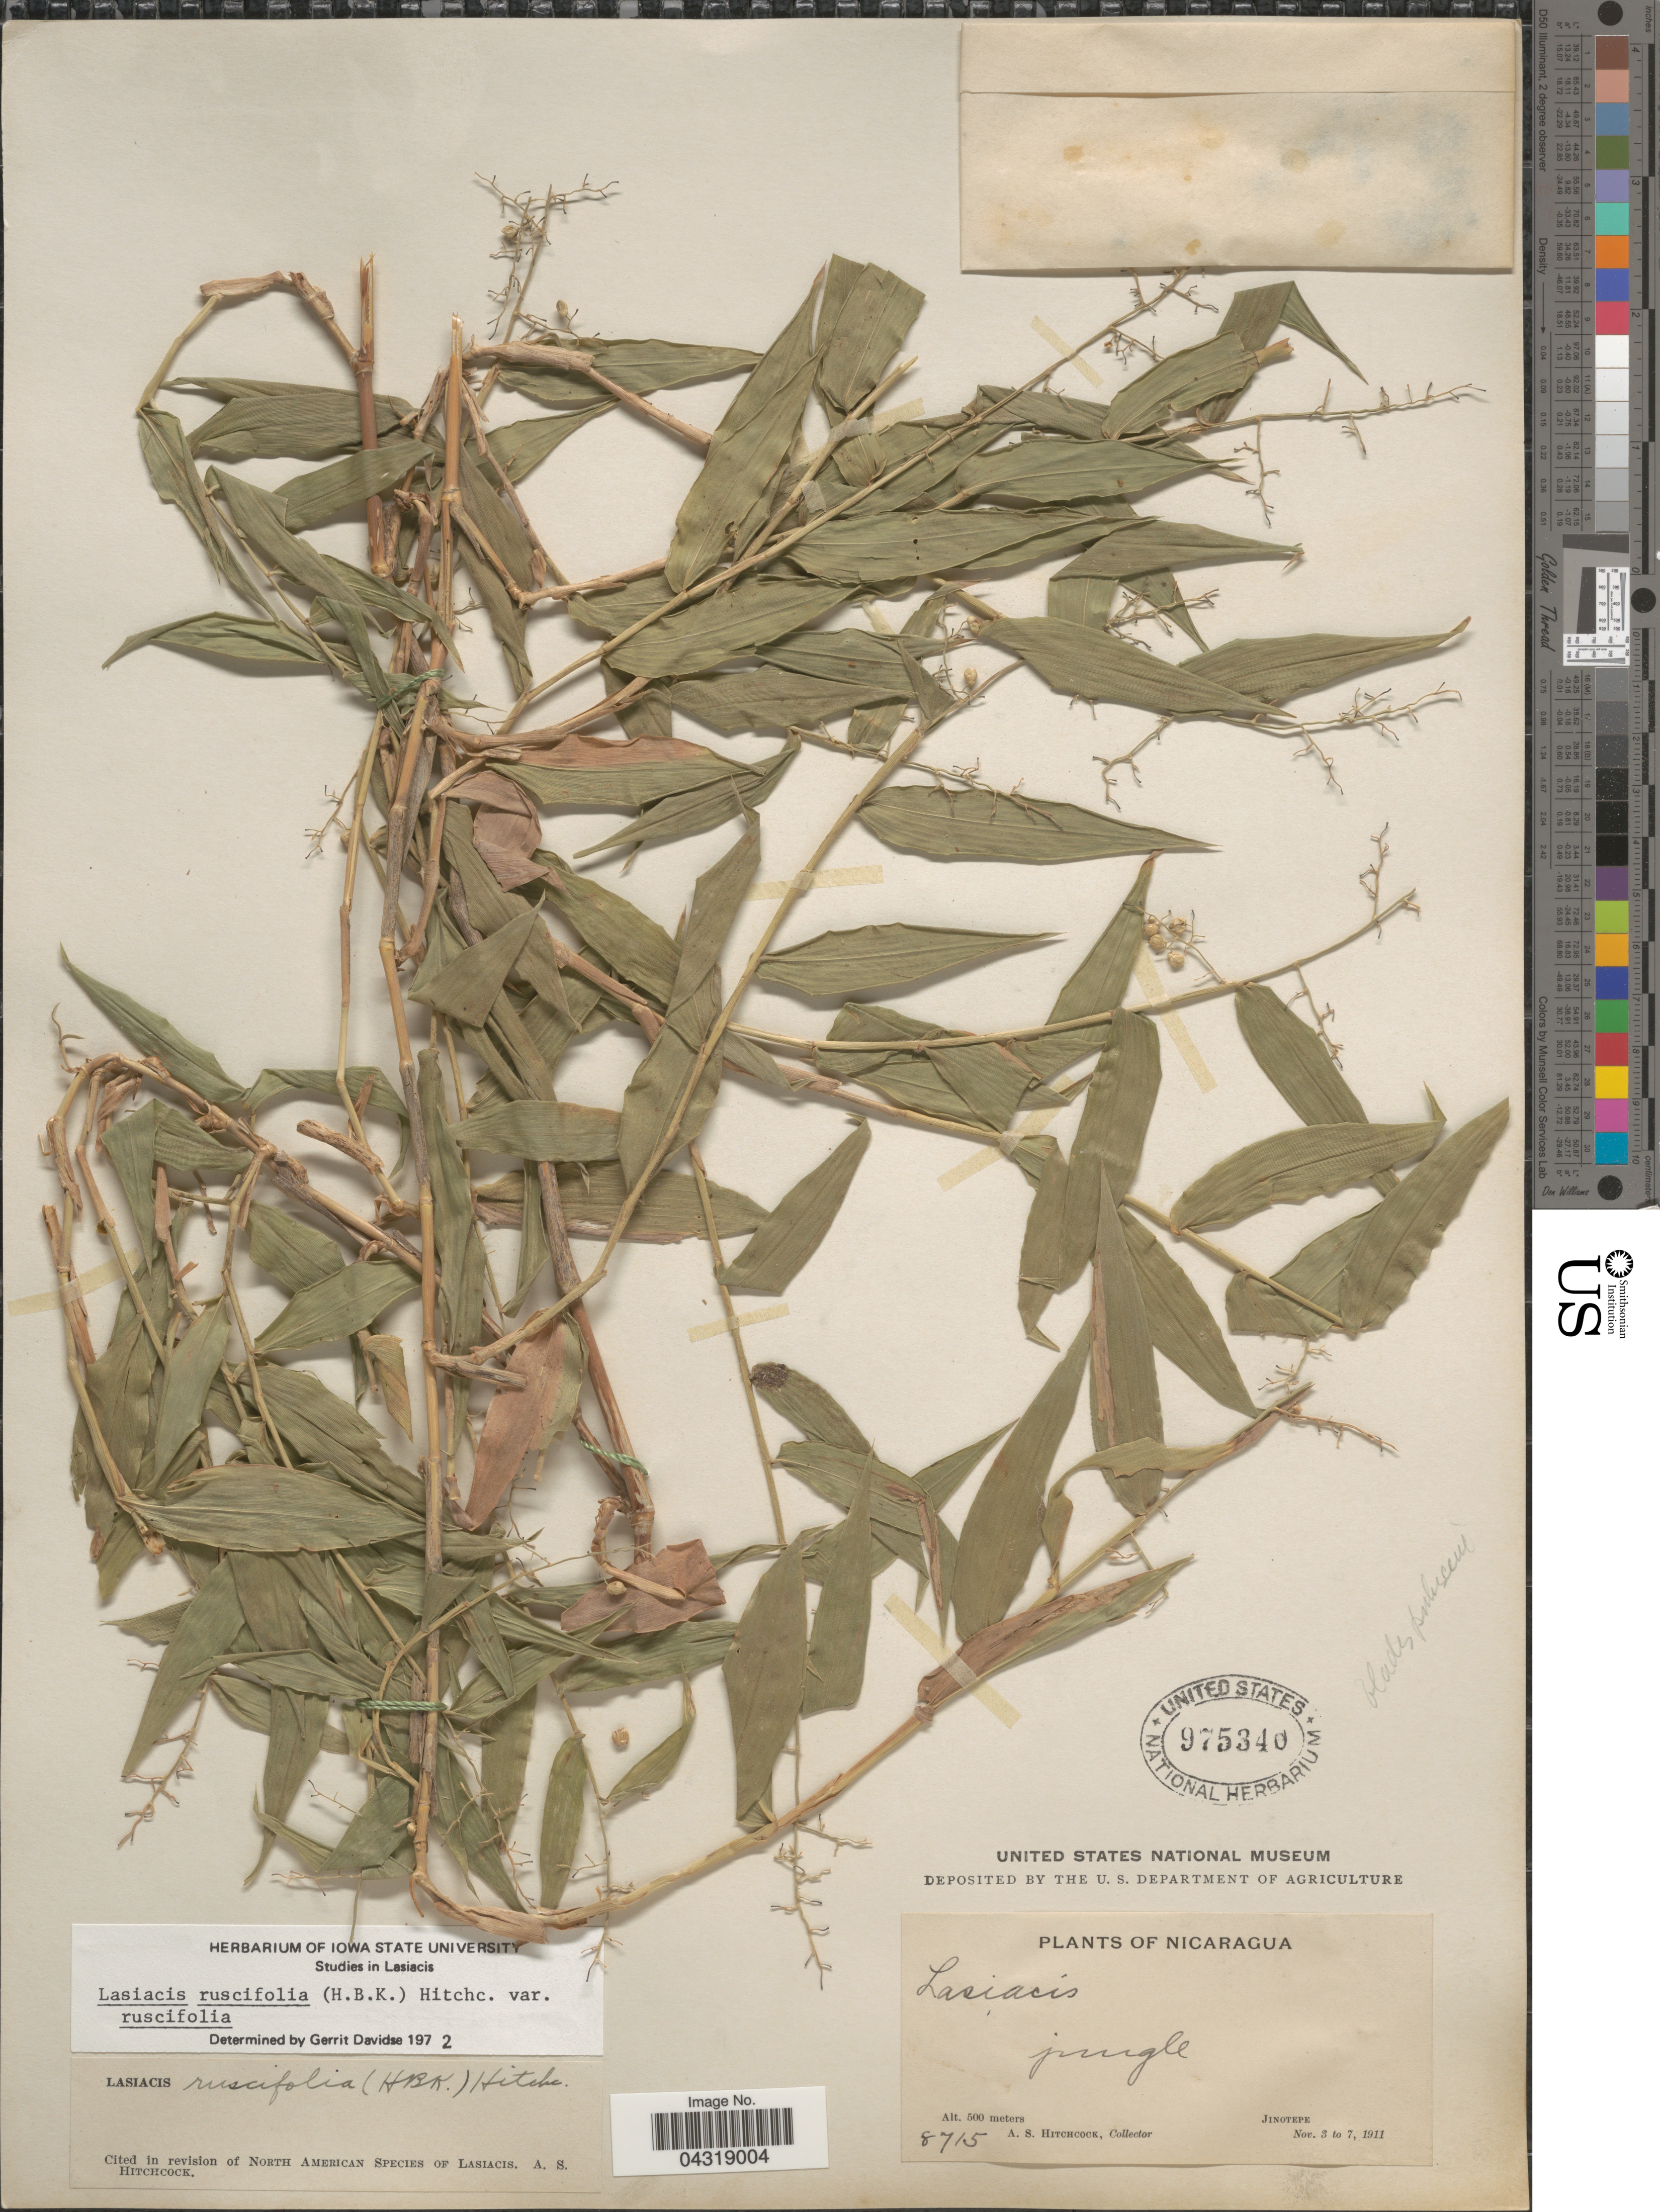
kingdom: Plantae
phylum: Tracheophyta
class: Liliopsida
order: Poales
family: Poaceae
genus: Lasiacis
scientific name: Lasiacis ruscifolia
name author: (Kunth) Hitchc.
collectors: A. S. Hitchcock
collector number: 8715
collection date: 1911-11-03/1911-11-07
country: Nicaragua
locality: Jinotepe.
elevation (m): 500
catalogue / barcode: US 975340